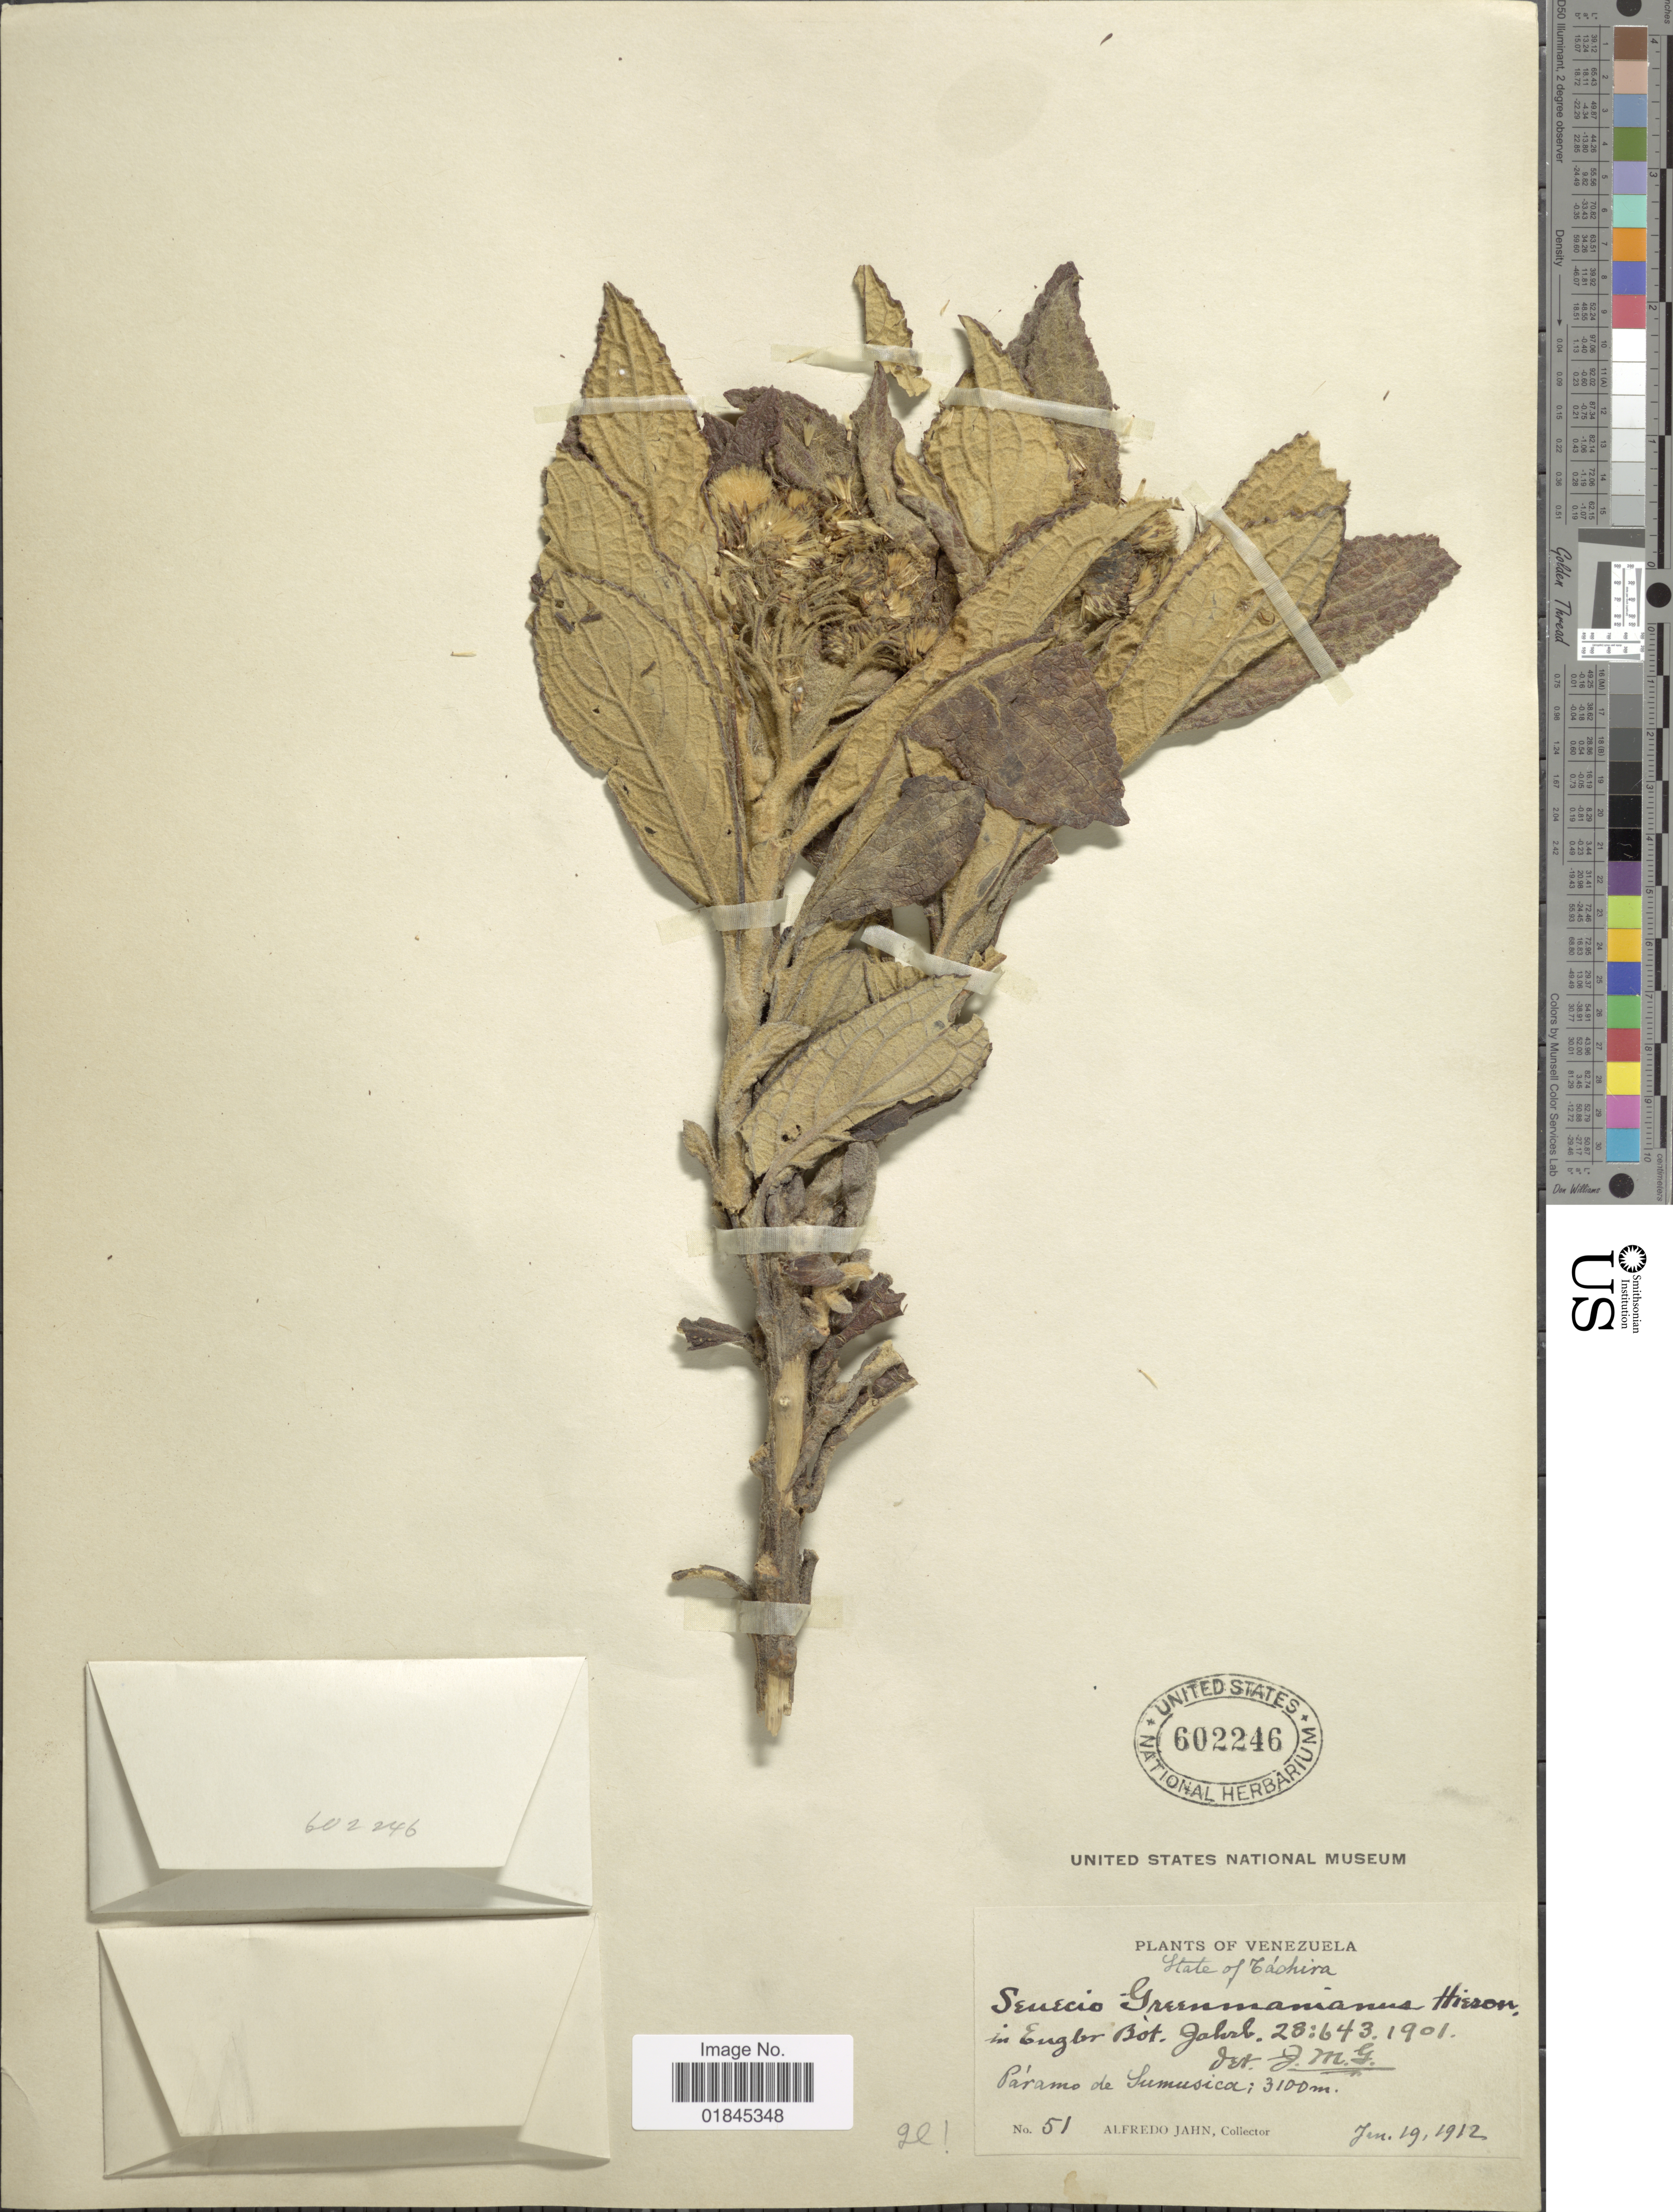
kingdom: Plantae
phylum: Tracheophyta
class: Magnoliopsida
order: Asterales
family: Asteraceae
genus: Pentacalia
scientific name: Pentacalia greenmaniana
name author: (Hieron.) Cuatrec.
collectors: A. Jahn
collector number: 51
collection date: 1912-06-19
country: Venezuela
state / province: Tachira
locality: State of Táchira. Páramo de Sumusica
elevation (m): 3100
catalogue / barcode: US 602246